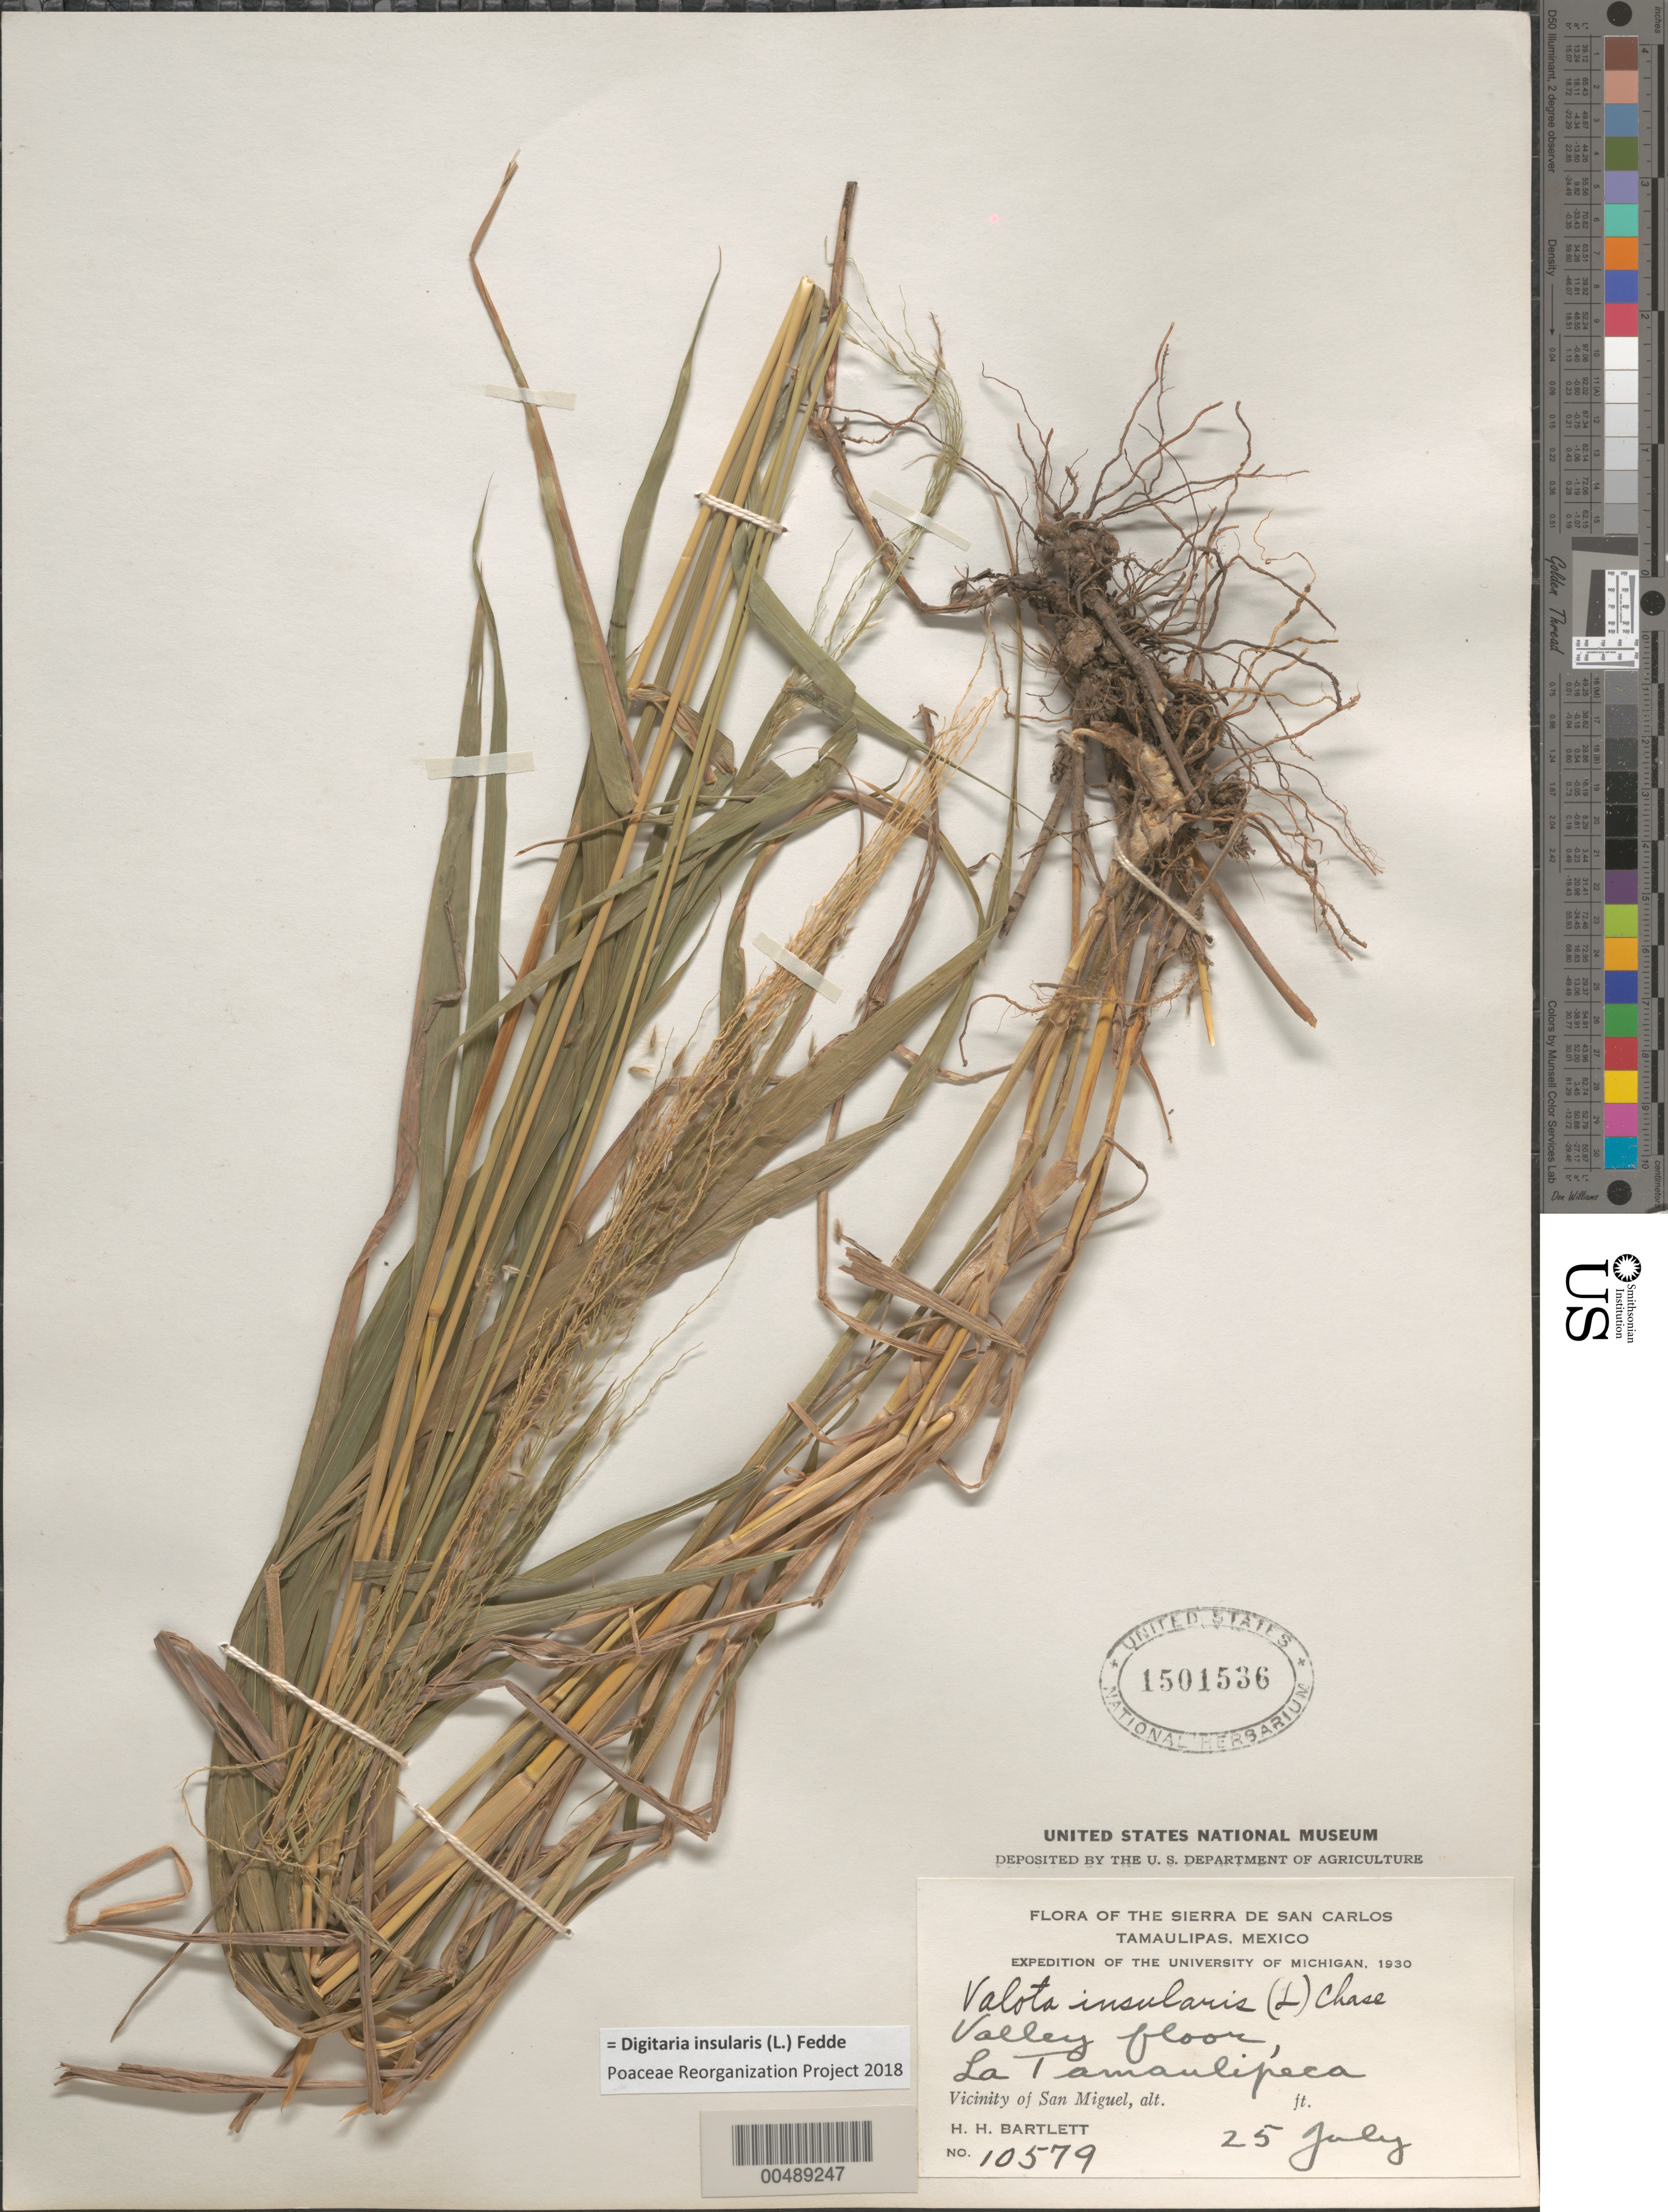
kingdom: Plantae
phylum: Tracheophyta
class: Liliopsida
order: Poales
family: Poaceae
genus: Digitaria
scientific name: Digitaria insularis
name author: (L.) Fedde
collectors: H. H. Bartlett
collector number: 10579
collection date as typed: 25 Jul 1930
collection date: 1930-07-25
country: Mexico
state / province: Tamaulipas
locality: La Tamaulipeca, vicinity of San Miguel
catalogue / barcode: US 1501536